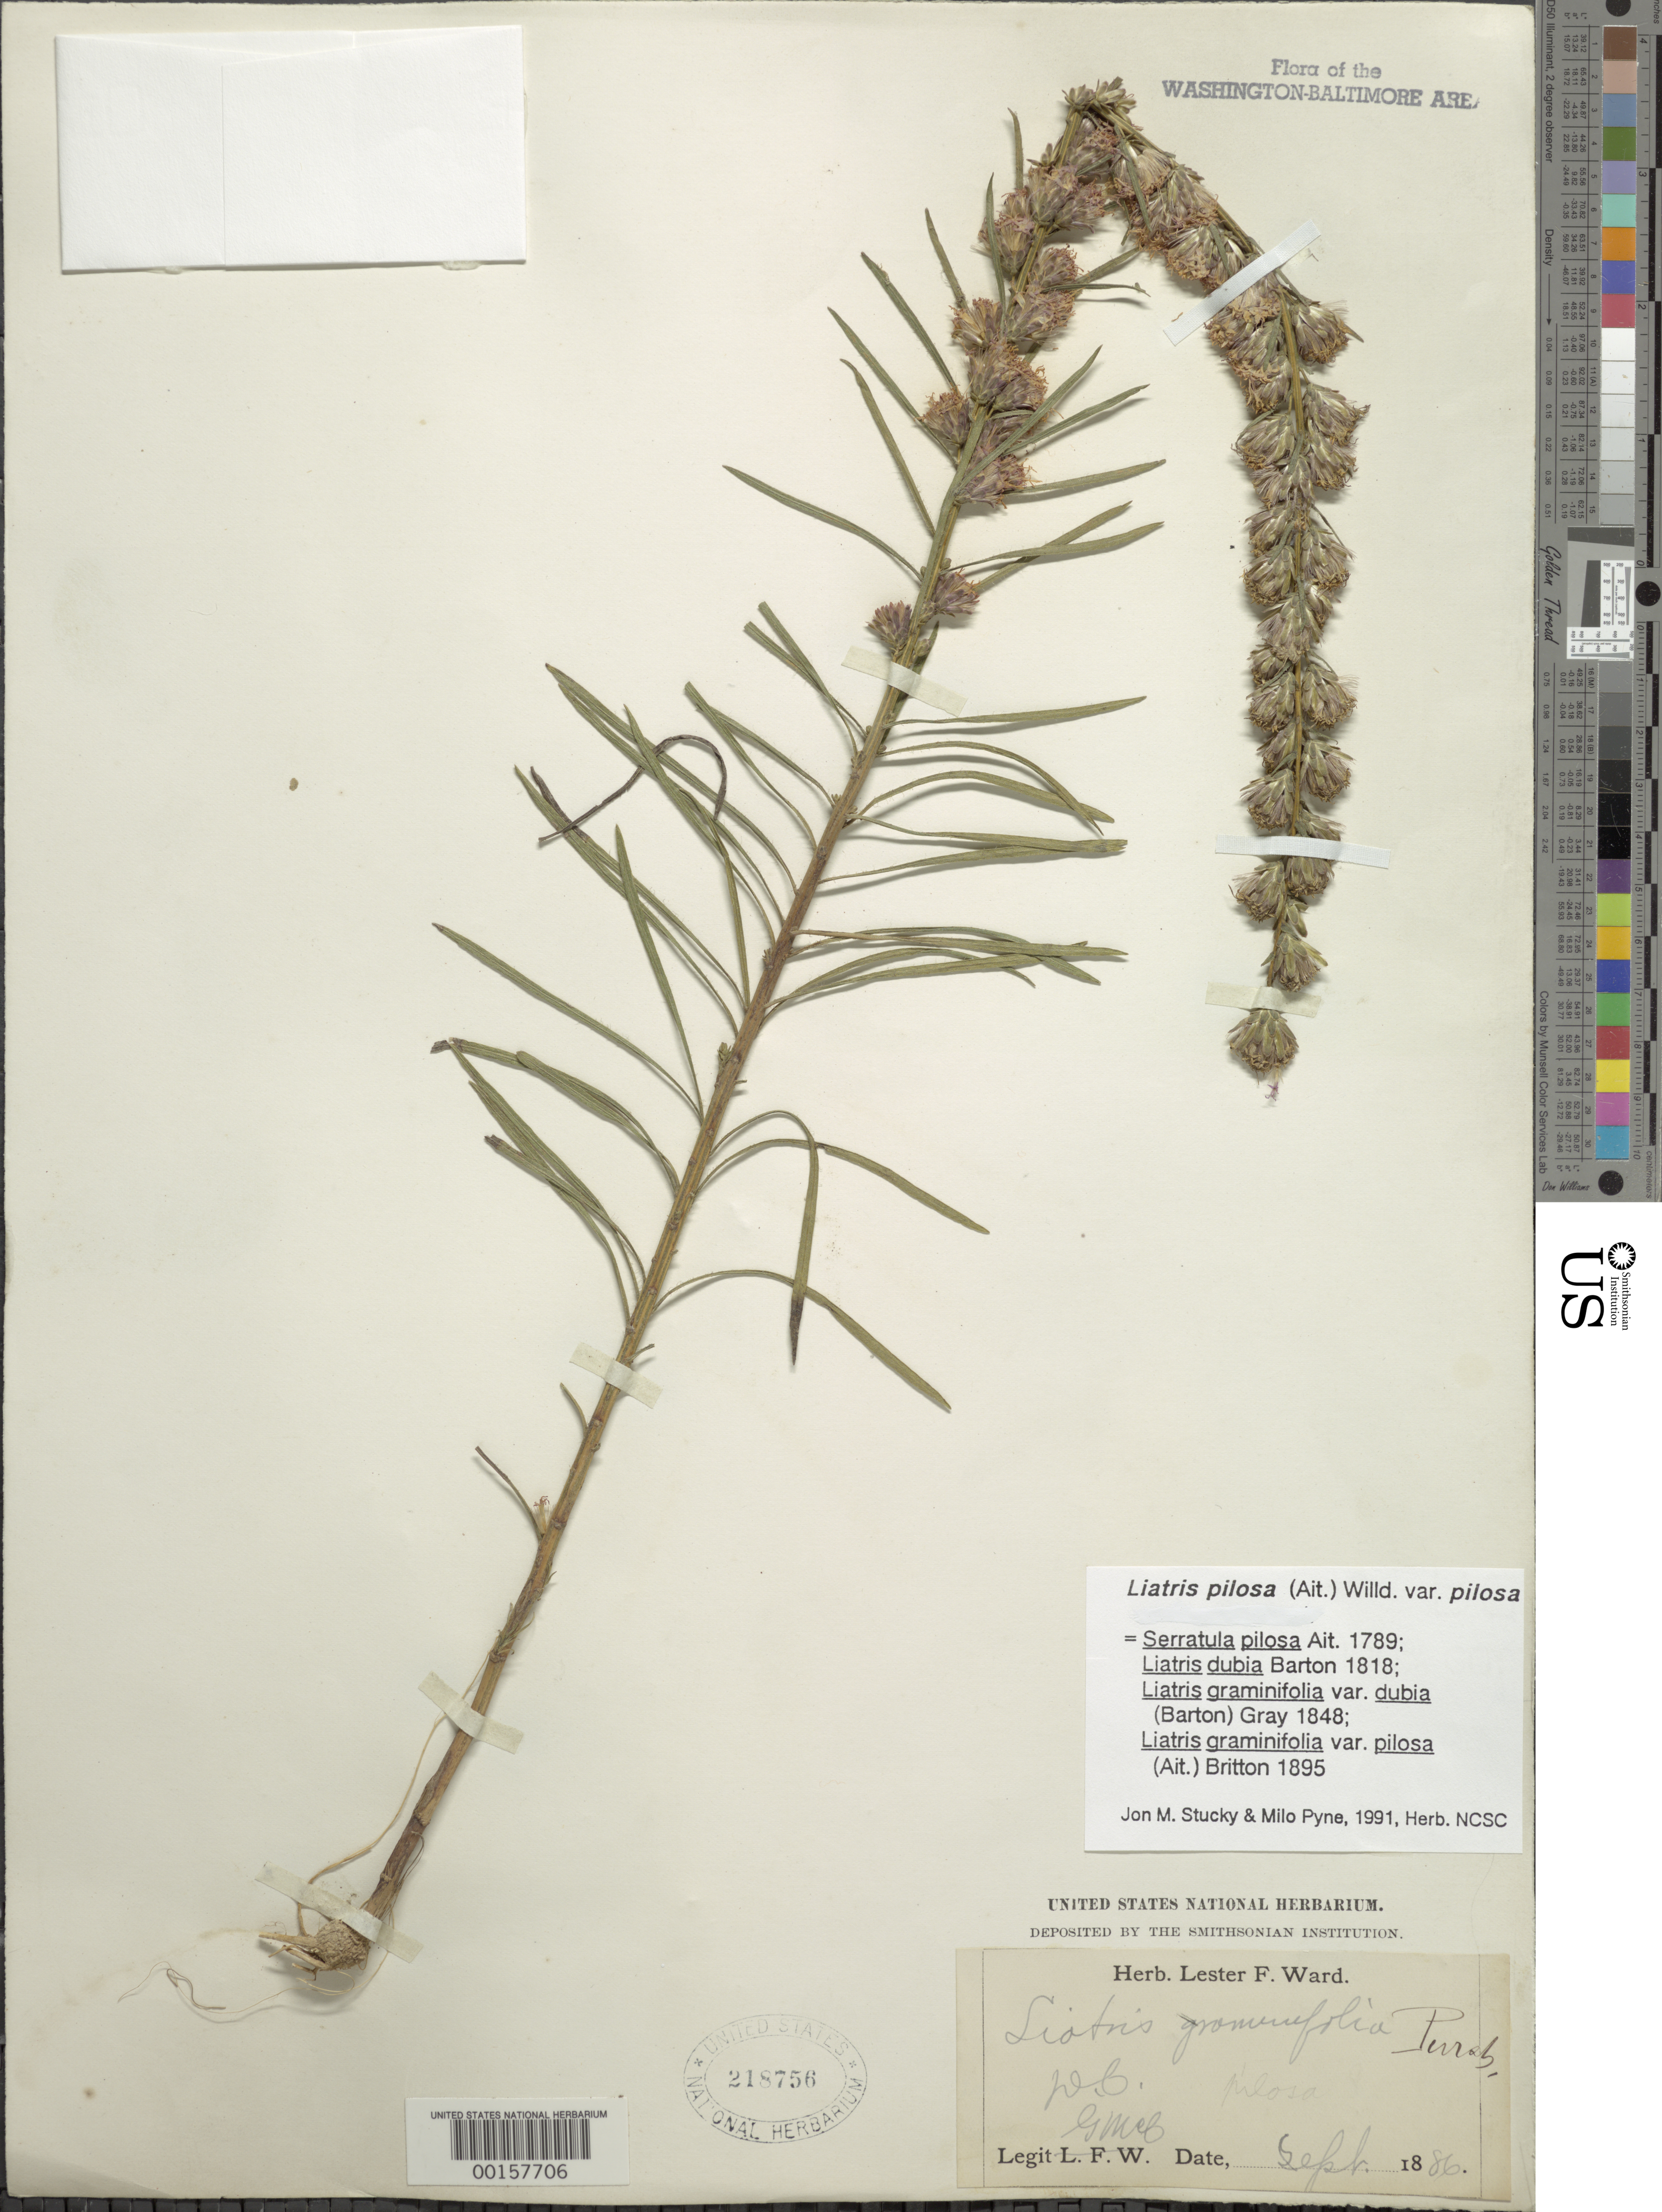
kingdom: Plantae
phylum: Tracheophyta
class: Magnoliopsida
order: Asterales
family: Asteraceae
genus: Liatris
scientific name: Liatris pilosa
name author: (Aiton) Willd.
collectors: L. F. Ward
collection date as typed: Sep 1886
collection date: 1886-09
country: United States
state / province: District of Columbia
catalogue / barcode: US 218756